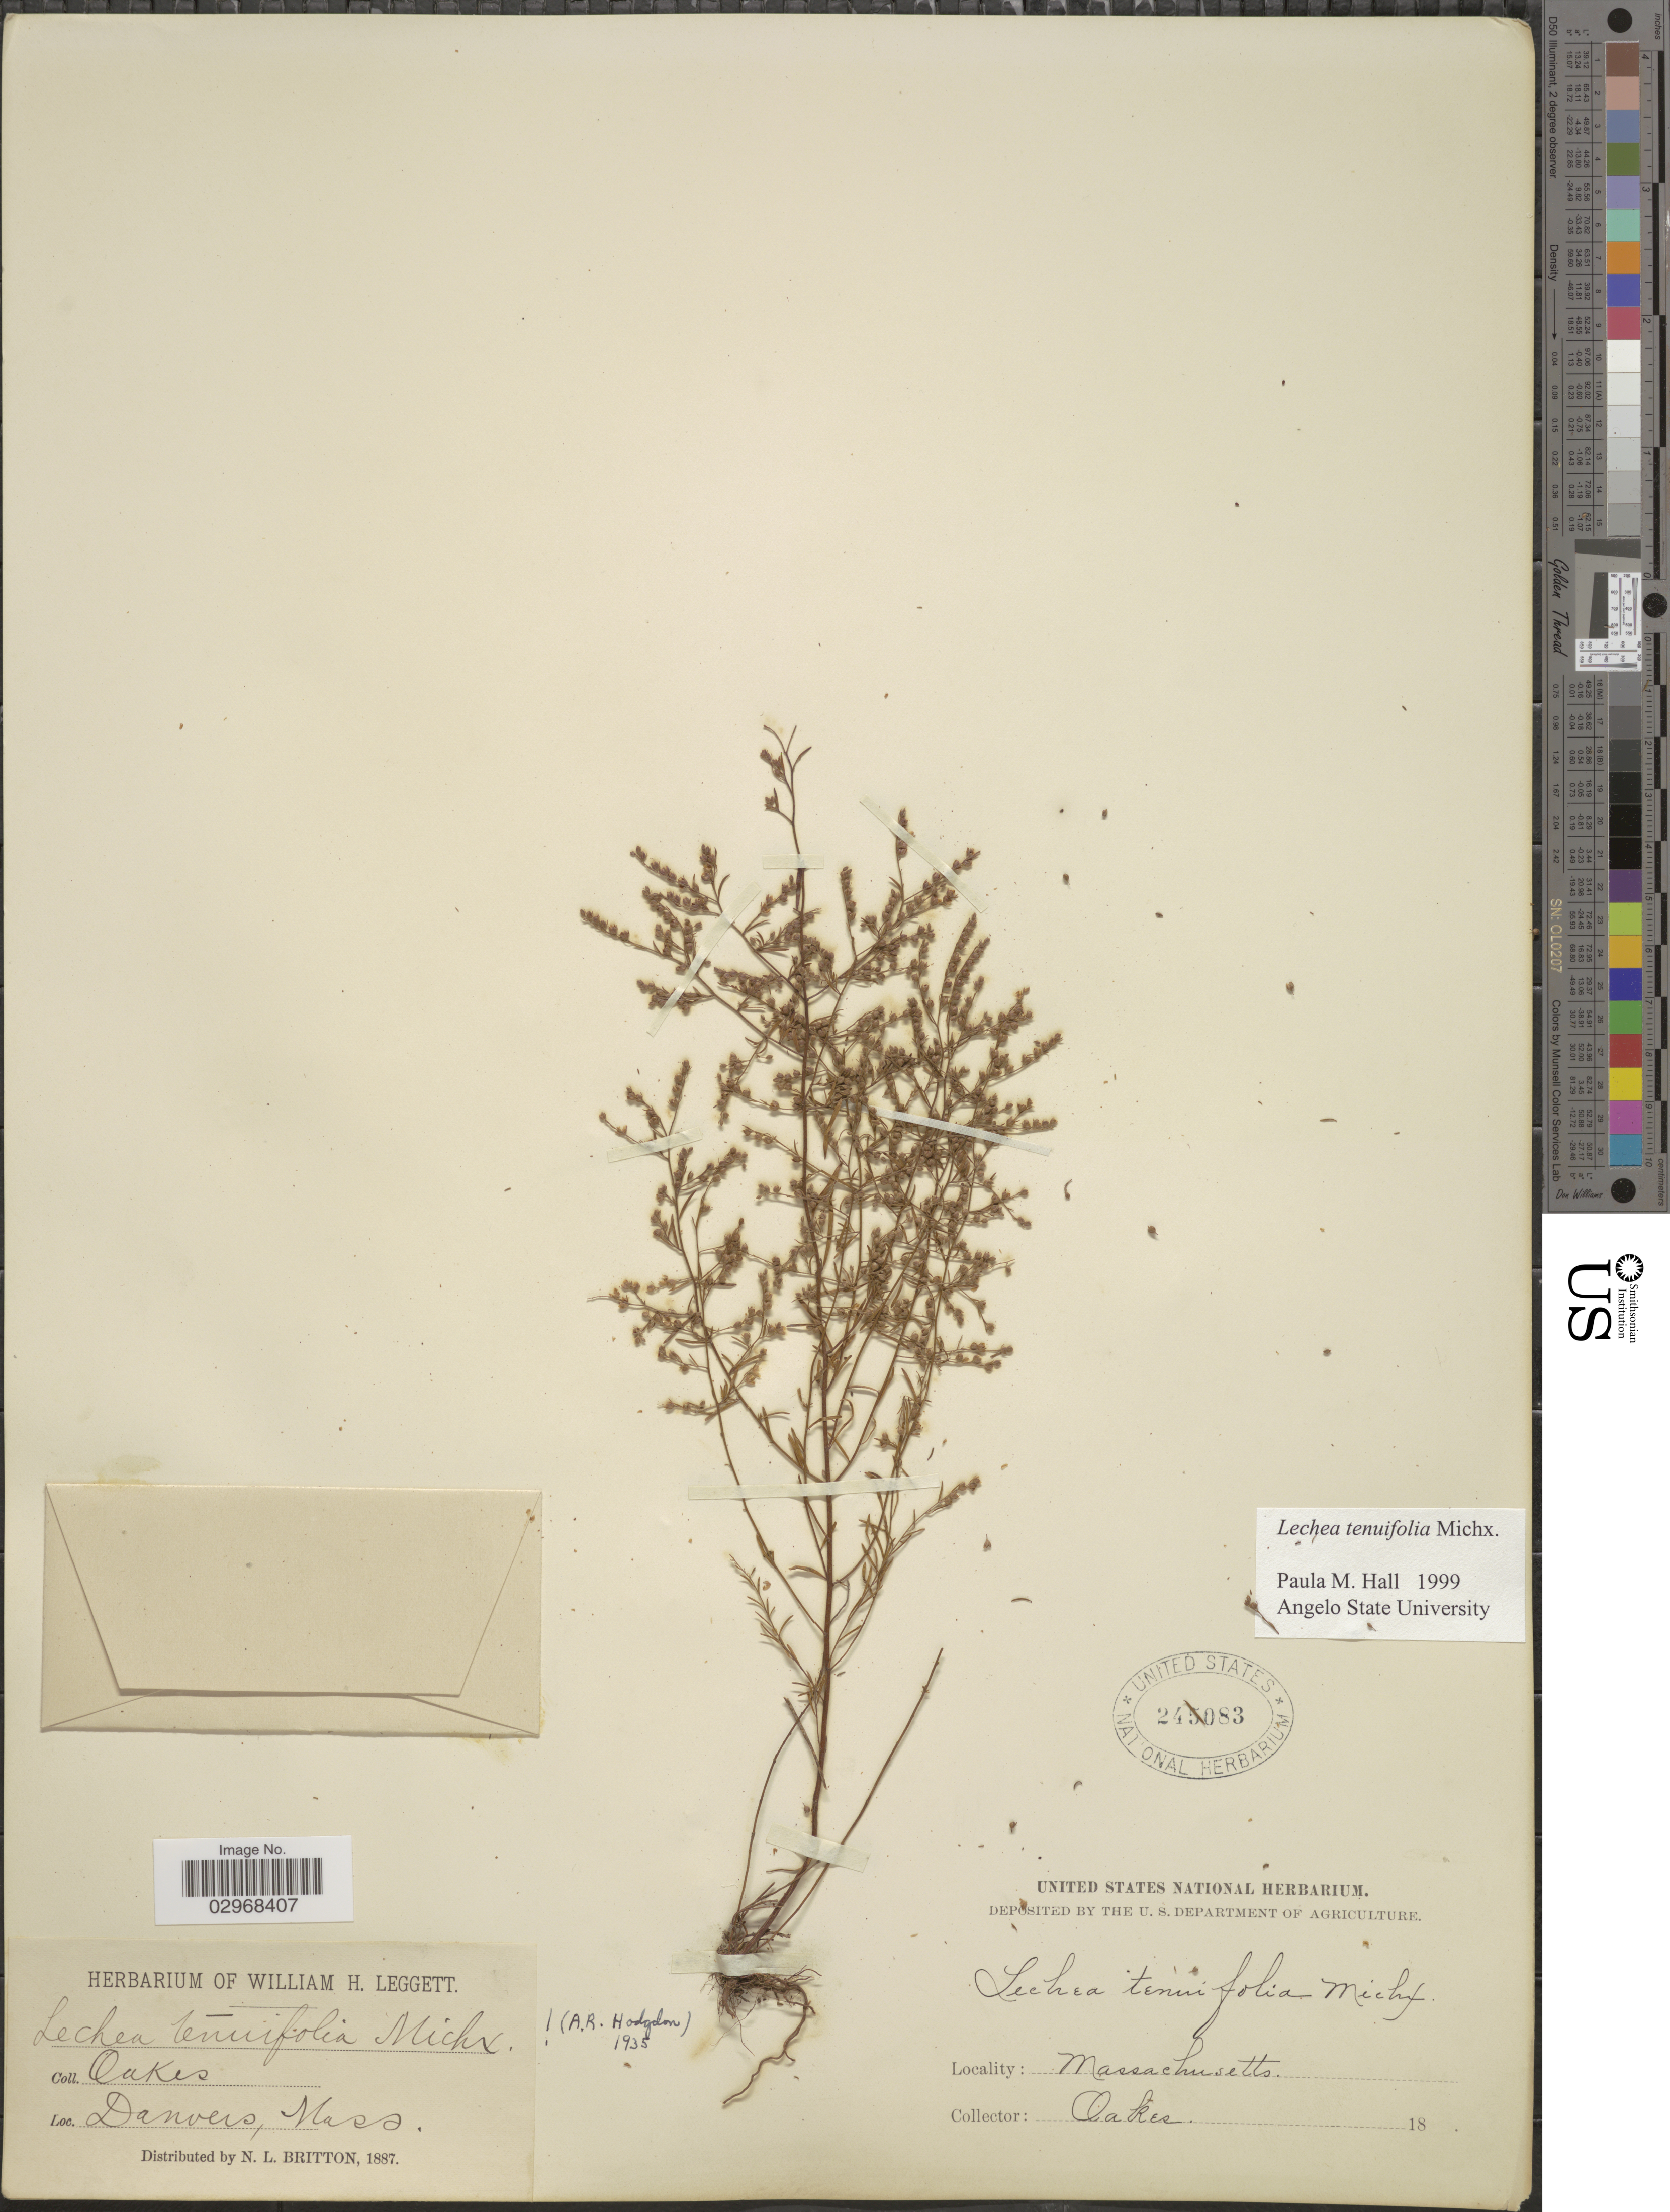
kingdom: Plantae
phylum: Tracheophyta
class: Magnoliopsida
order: Malvales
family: Cistaceae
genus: Lechea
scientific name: Lechea tenuifolia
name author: Michx.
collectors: -. Oakes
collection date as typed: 18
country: United States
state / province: Massachusetts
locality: Danvers.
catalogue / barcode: US 245083